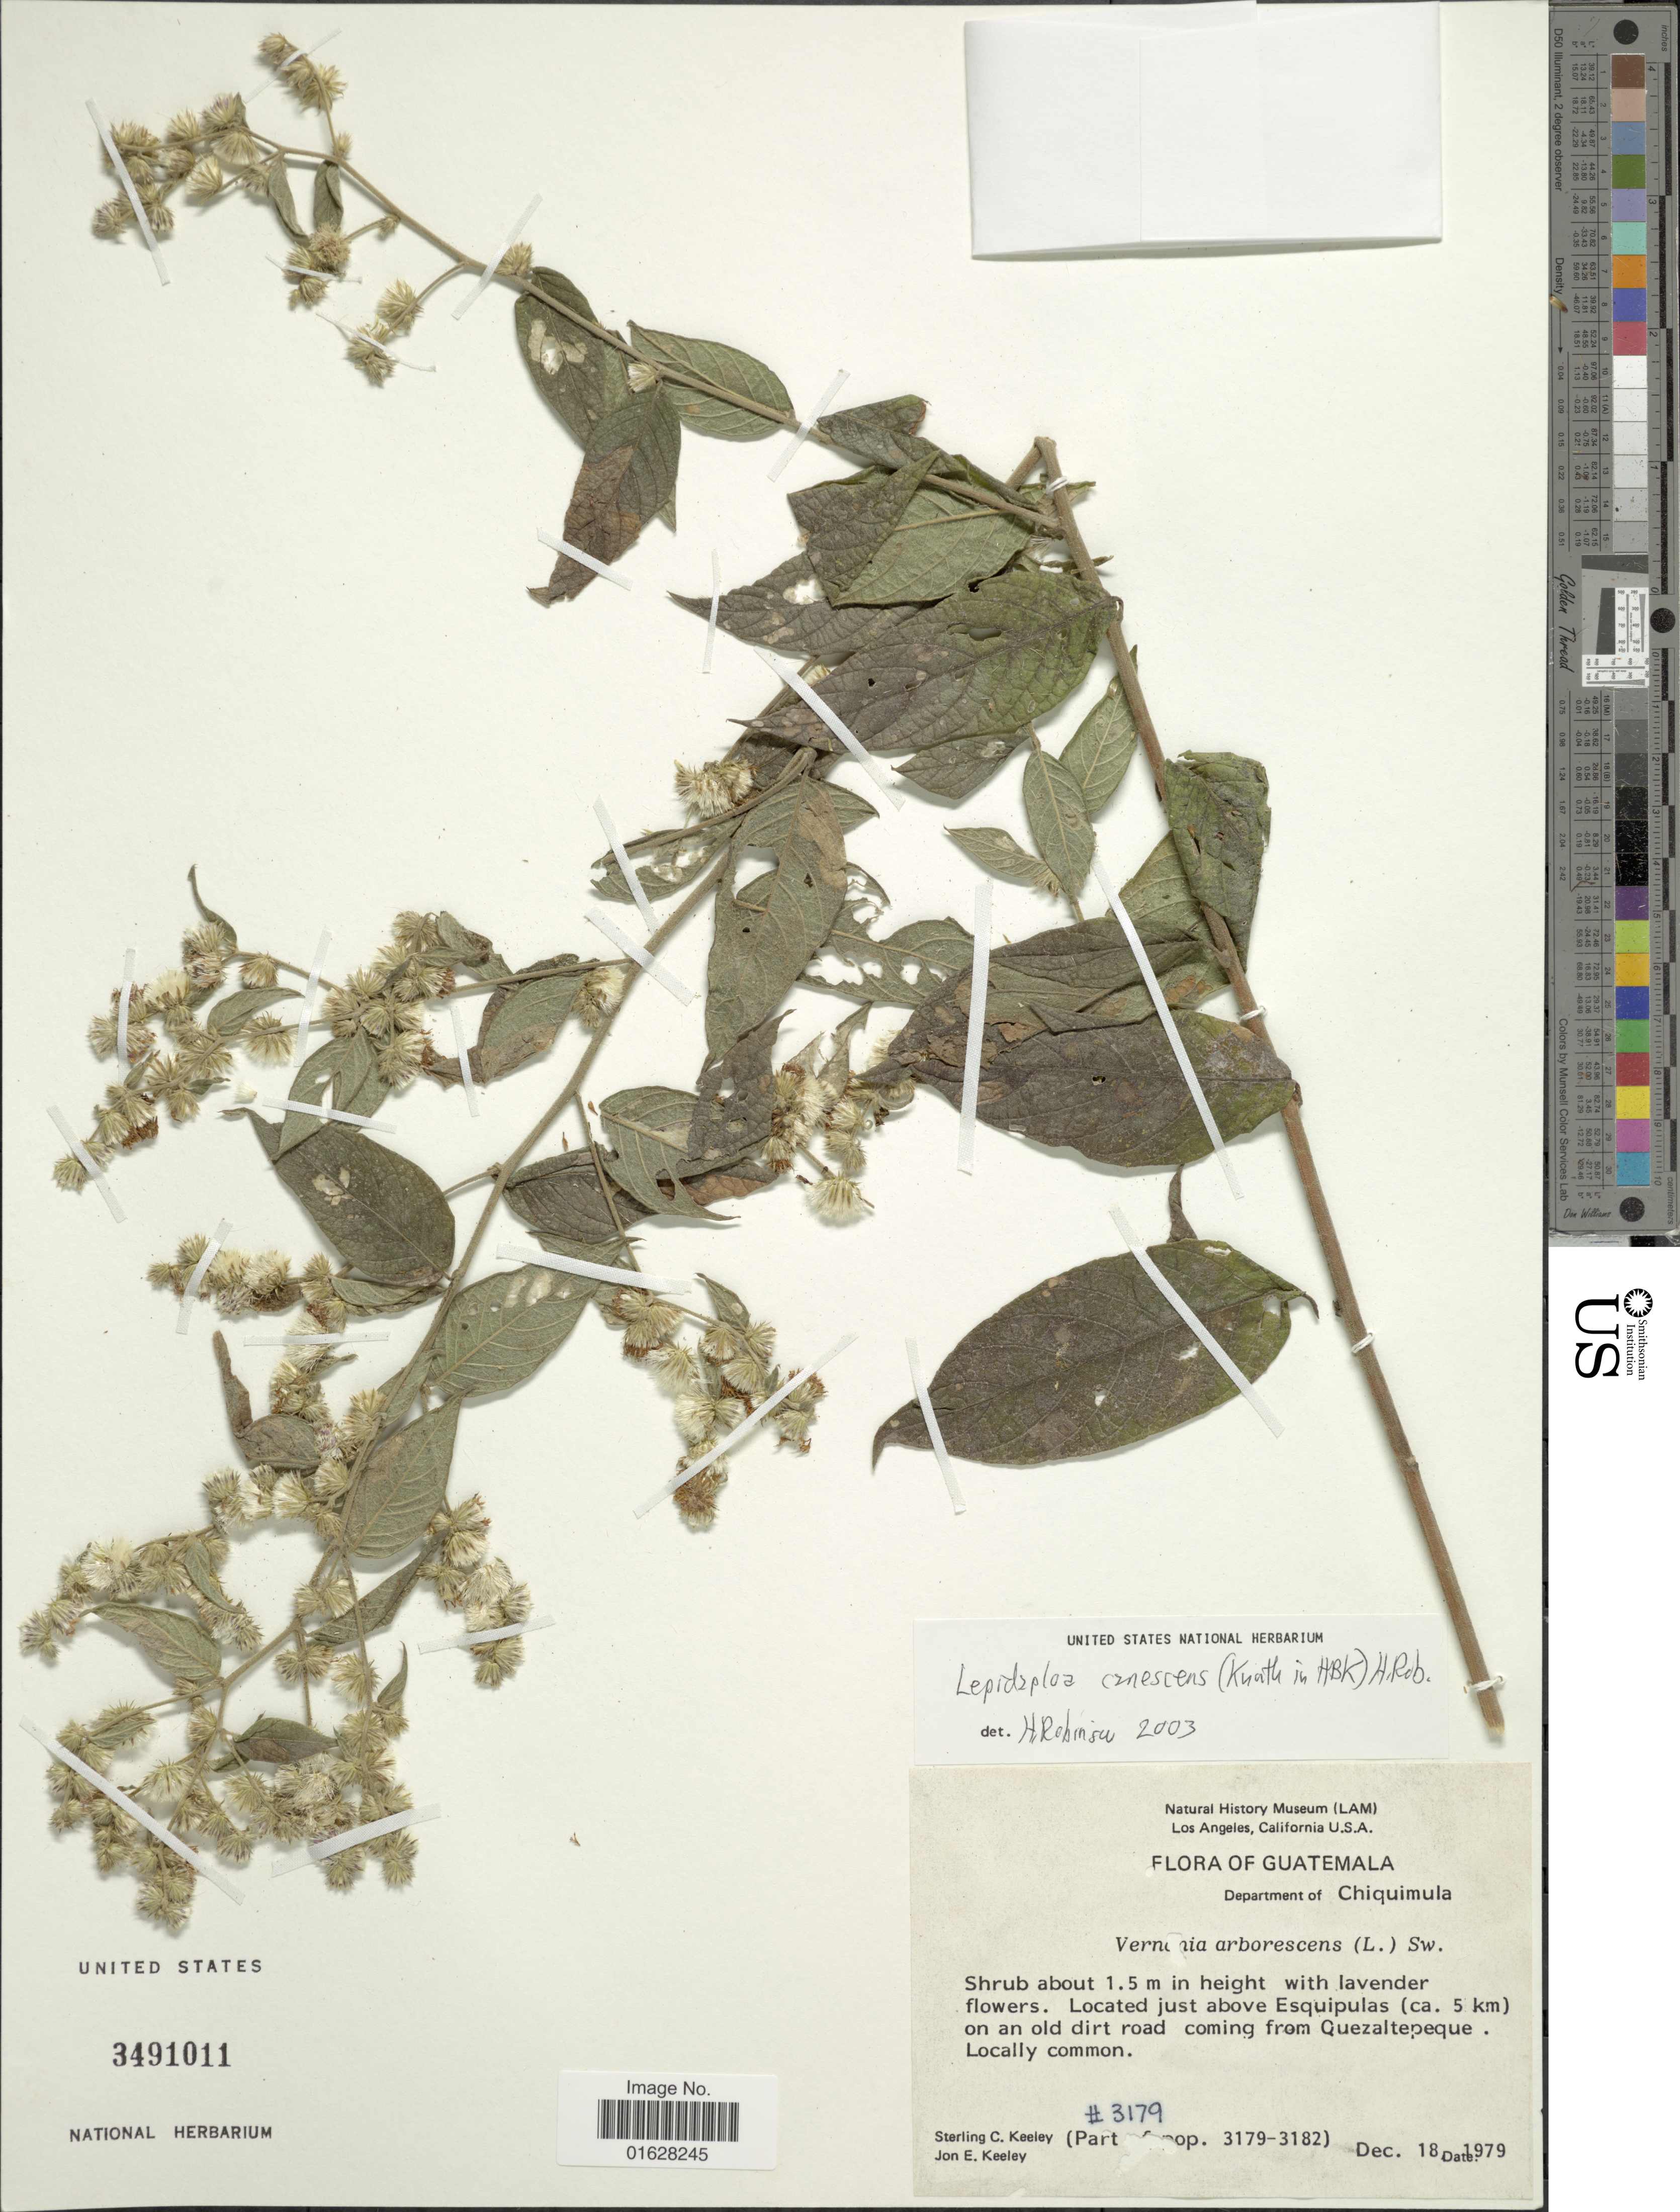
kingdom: Plantae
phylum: Tracheophyta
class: Magnoliopsida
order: Asterales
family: Asteraceae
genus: Lepidaploa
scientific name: Lepidaploa canescens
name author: (Kunth) H. Rob.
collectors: S. C. Keeley & J. E. Keeley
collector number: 3179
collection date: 1979-12-18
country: Guatemala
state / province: Chiquimula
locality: Department of Chiquimula, just above Esquipulas (ca 5 km ) on an old dirt road coming from Quezaltepeque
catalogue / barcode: US 3491011